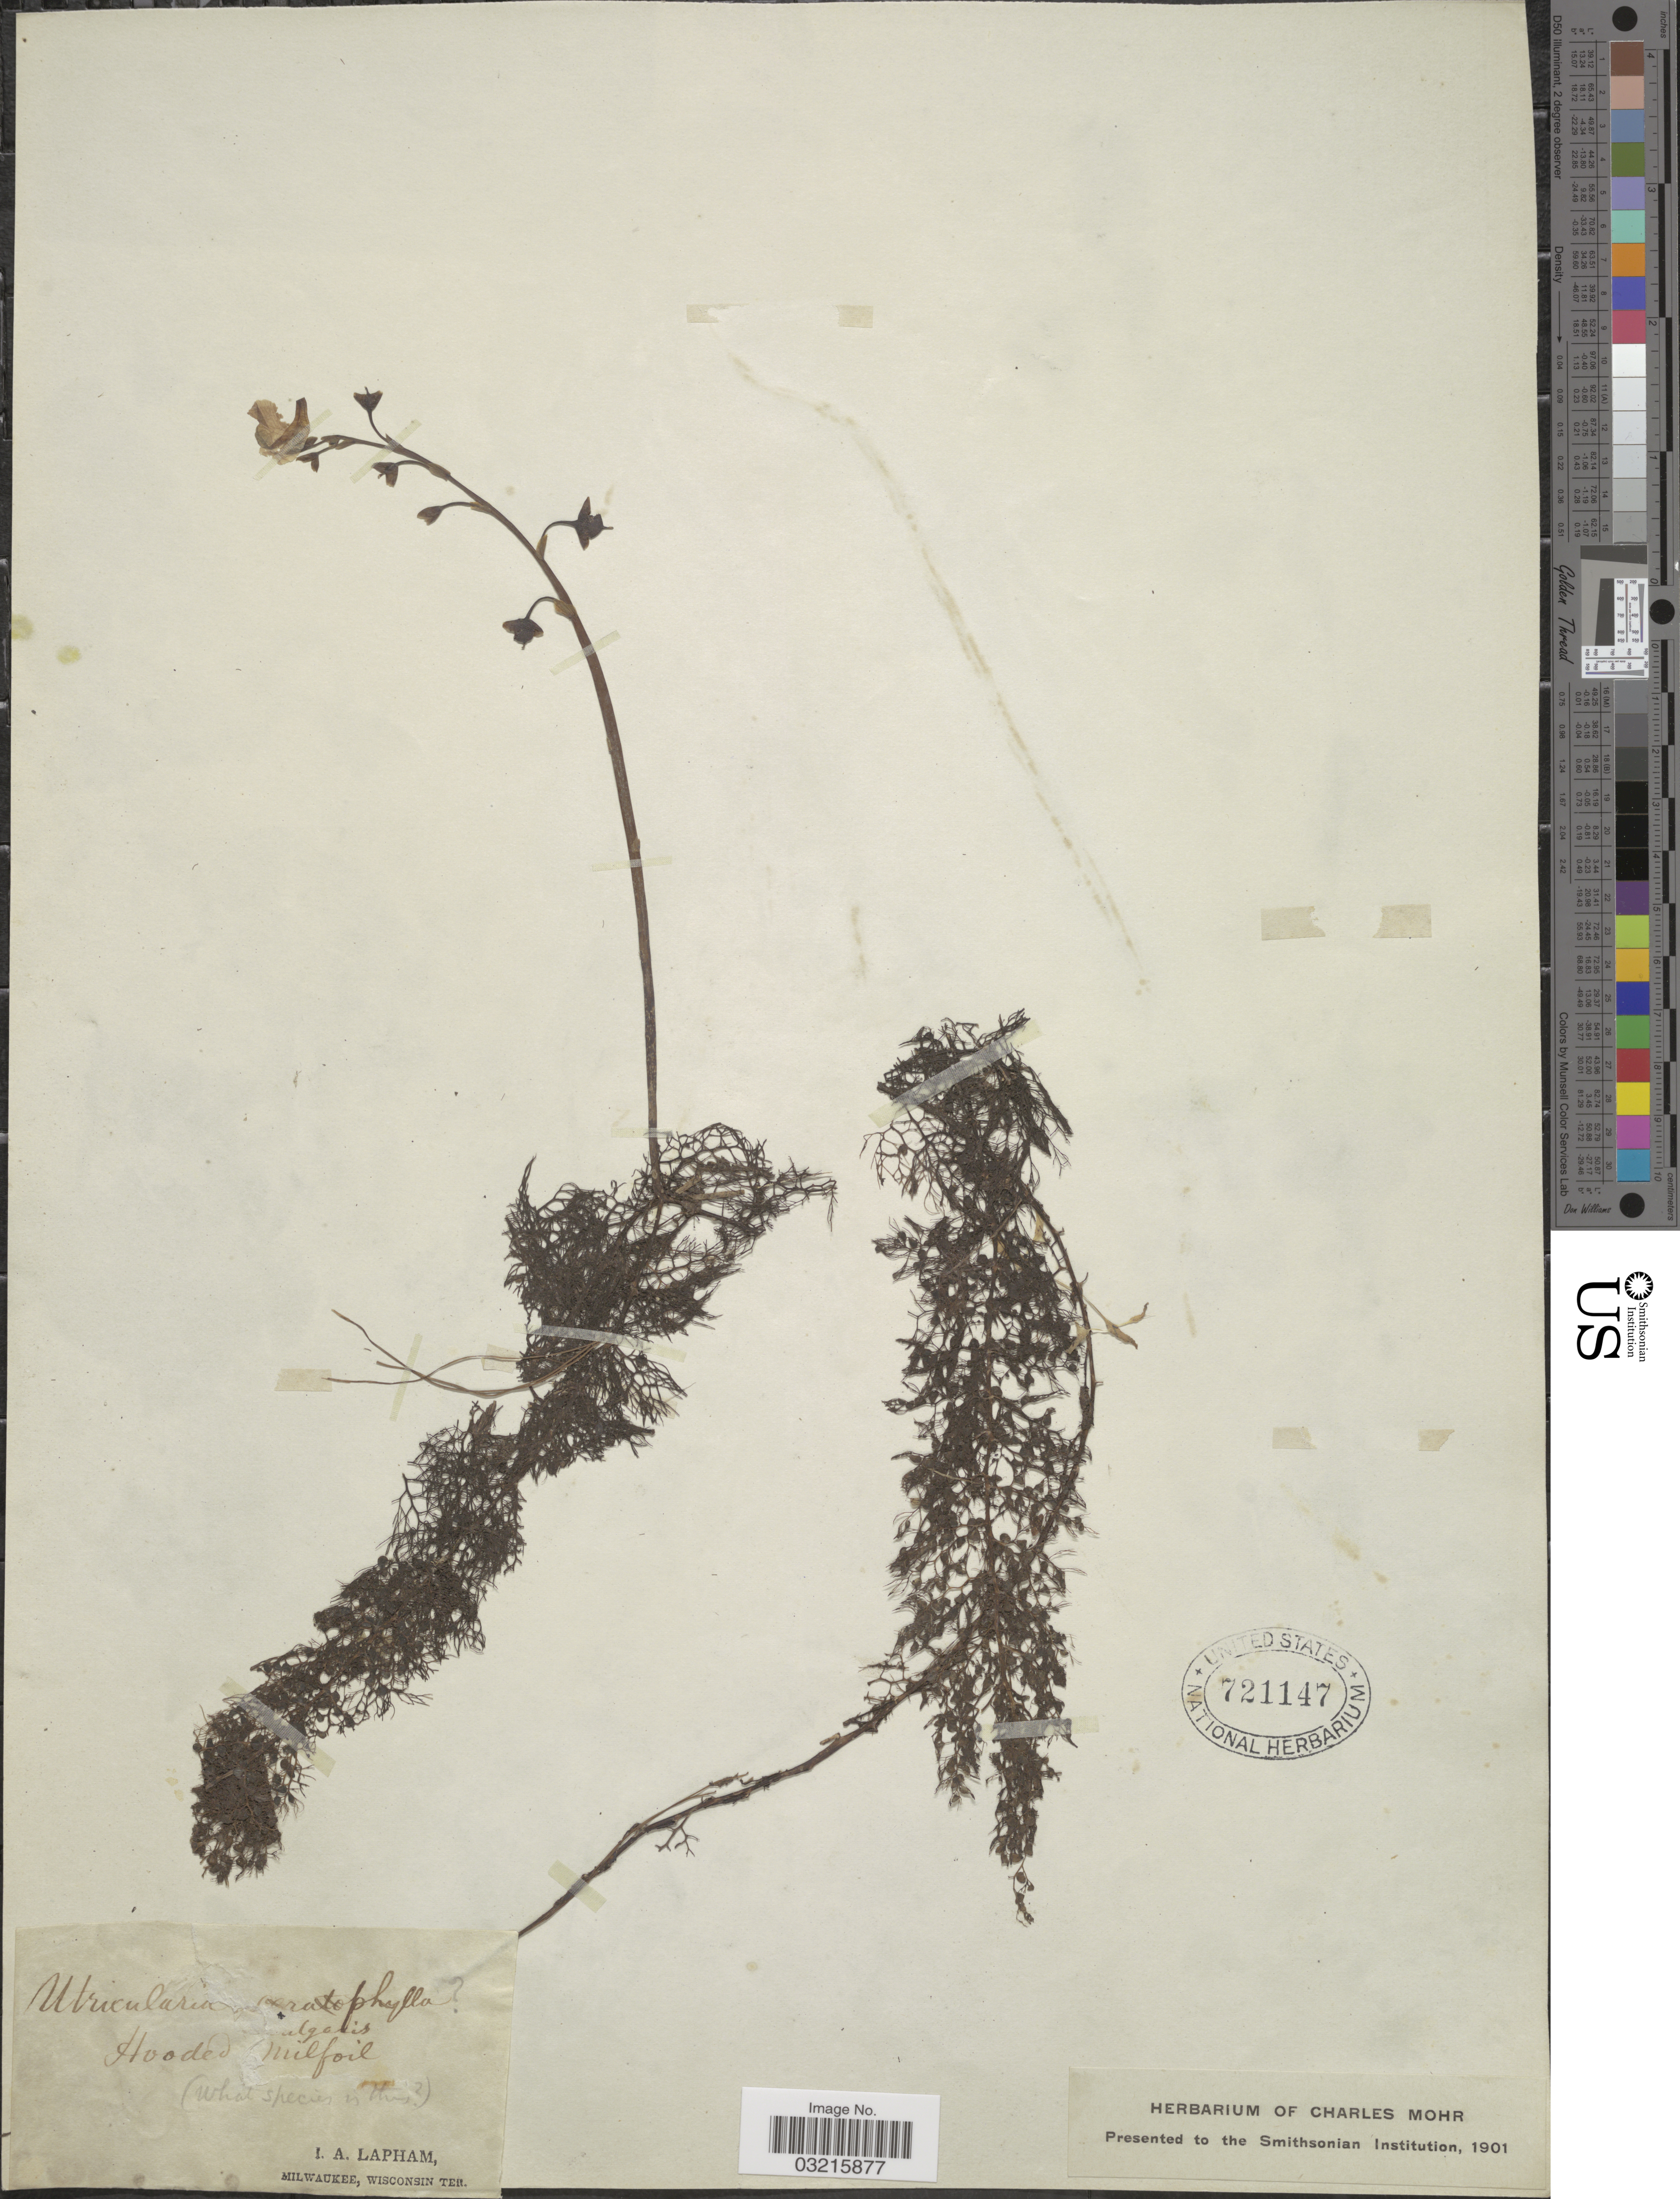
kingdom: Plantae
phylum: Tracheophyta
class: Magnoliopsida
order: Lamiales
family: Lentibulariaceae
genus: Utricularia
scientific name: Utricularia vulgaris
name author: L.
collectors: I. Lapham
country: United States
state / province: Wisconsin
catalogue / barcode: US 721147